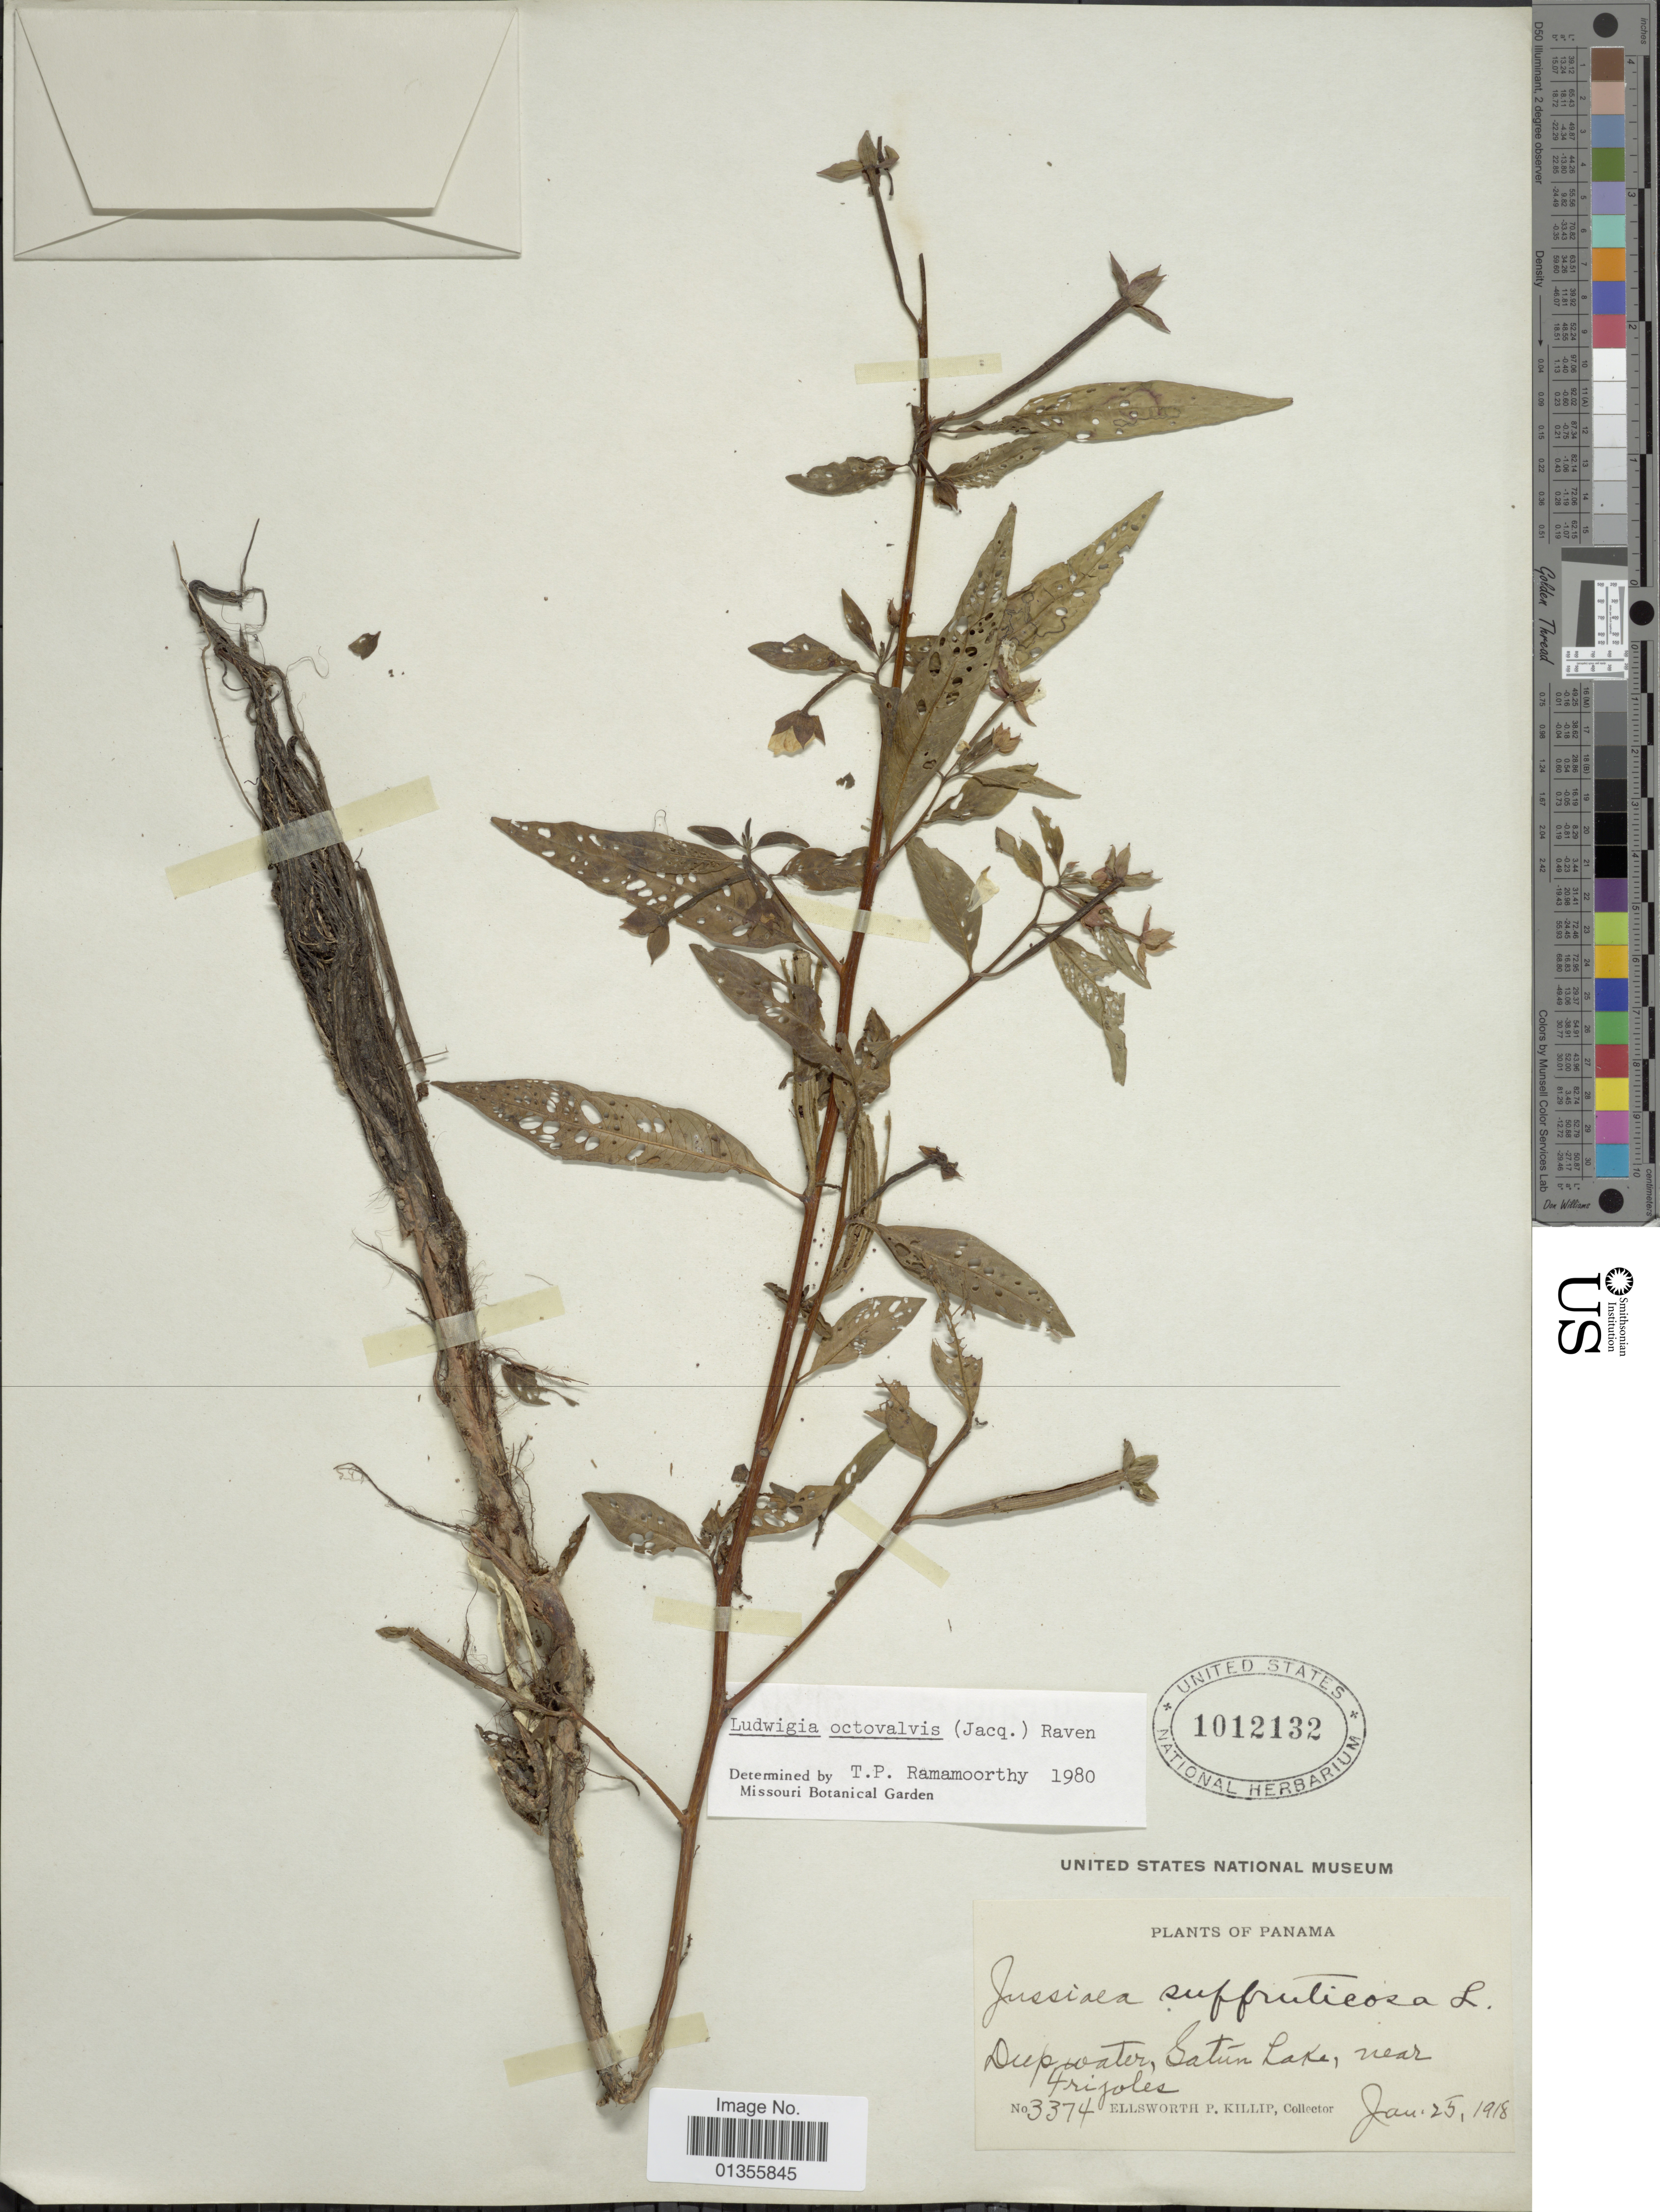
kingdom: Plantae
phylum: Tracheophyta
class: Magnoliopsida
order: Myrtales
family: Onagraceae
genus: Ludwigia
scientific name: Ludwigia octovalvis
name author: (Jacq.) P.H. Raven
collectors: E. P. Killip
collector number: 3374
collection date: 1918-01-25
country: Panama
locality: Deep water. Gatun Lake, near Frijoles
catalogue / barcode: US 1012132